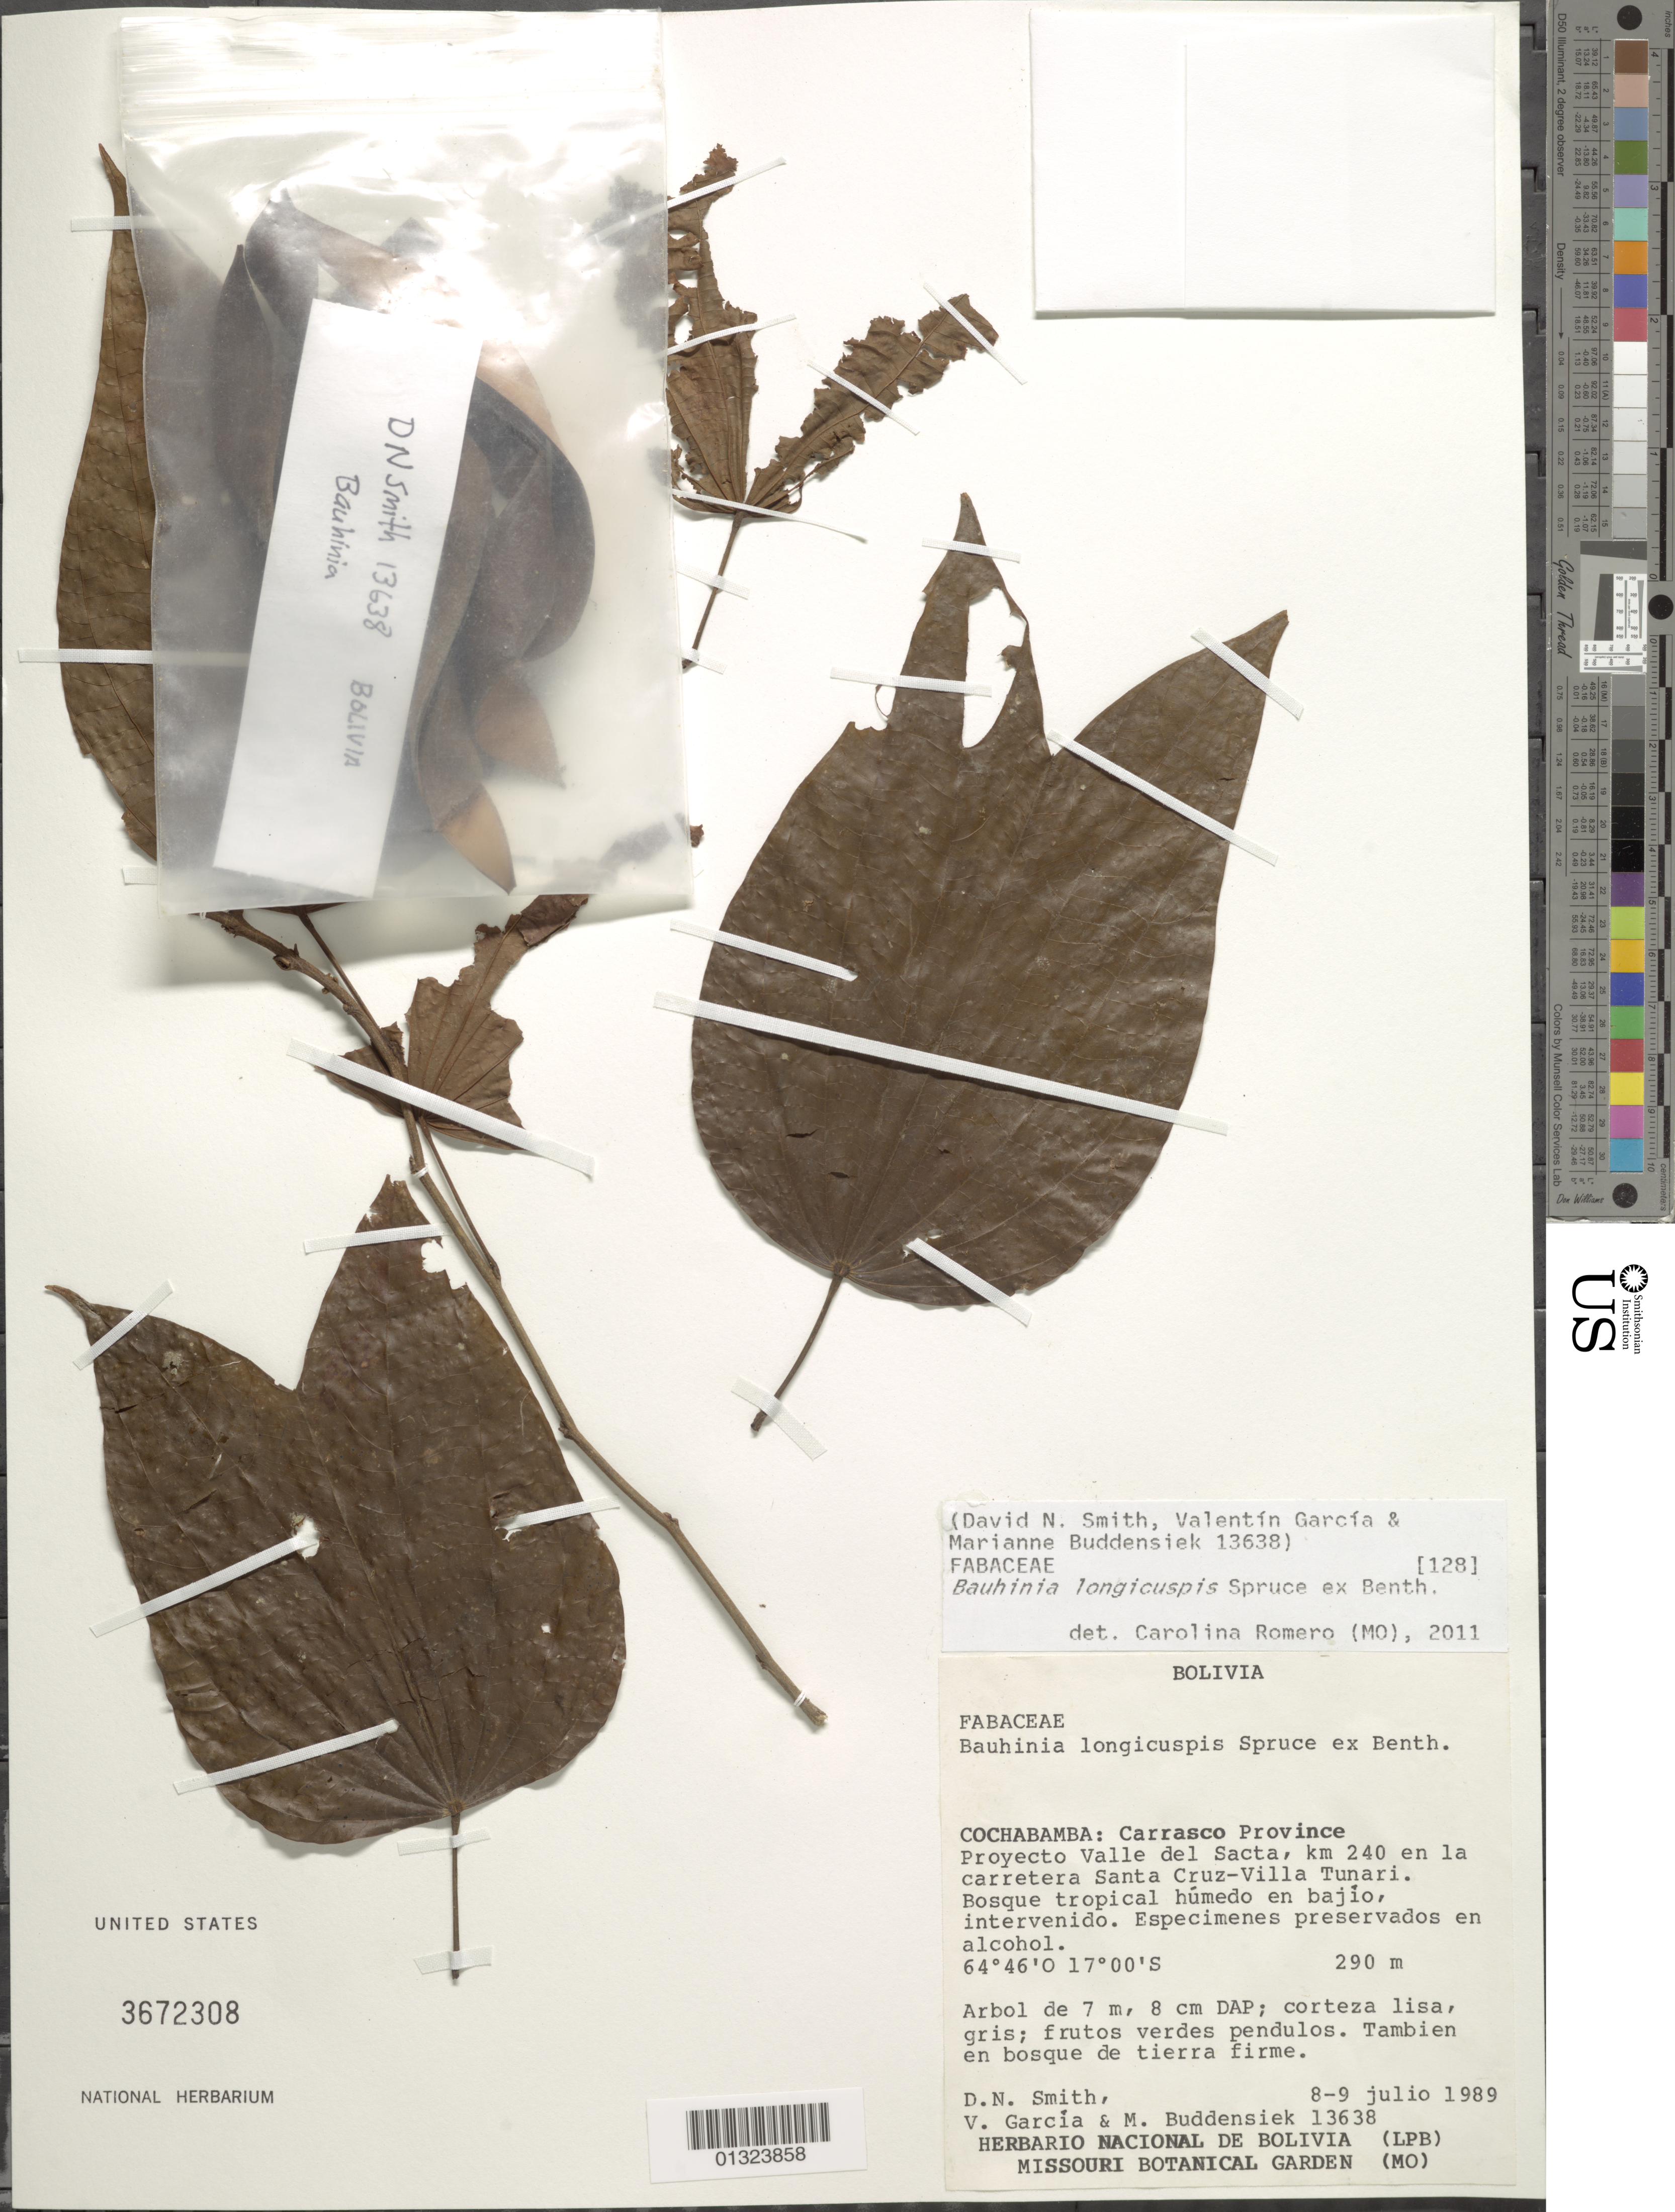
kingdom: Plantae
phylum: Tracheophyta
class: Magnoliopsida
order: Fabales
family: Fabaceae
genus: Bauhinia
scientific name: Bauhinia longicuspis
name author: Spruce ex Benth.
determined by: Romero-Hernández, Carolina, (COL)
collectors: D. Smith, V. Garcia & M. Buddensiek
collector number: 13638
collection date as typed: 12 Jul 1989 to 14 Jul 1989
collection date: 1989-07-08/1989-07-09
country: Bolivia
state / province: Cochabamba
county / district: Carrasco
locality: Proyecto Valle del Sacta, km 240 en la carretera Santa Cruz-Villa Tunari.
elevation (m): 290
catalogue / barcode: US 3672308